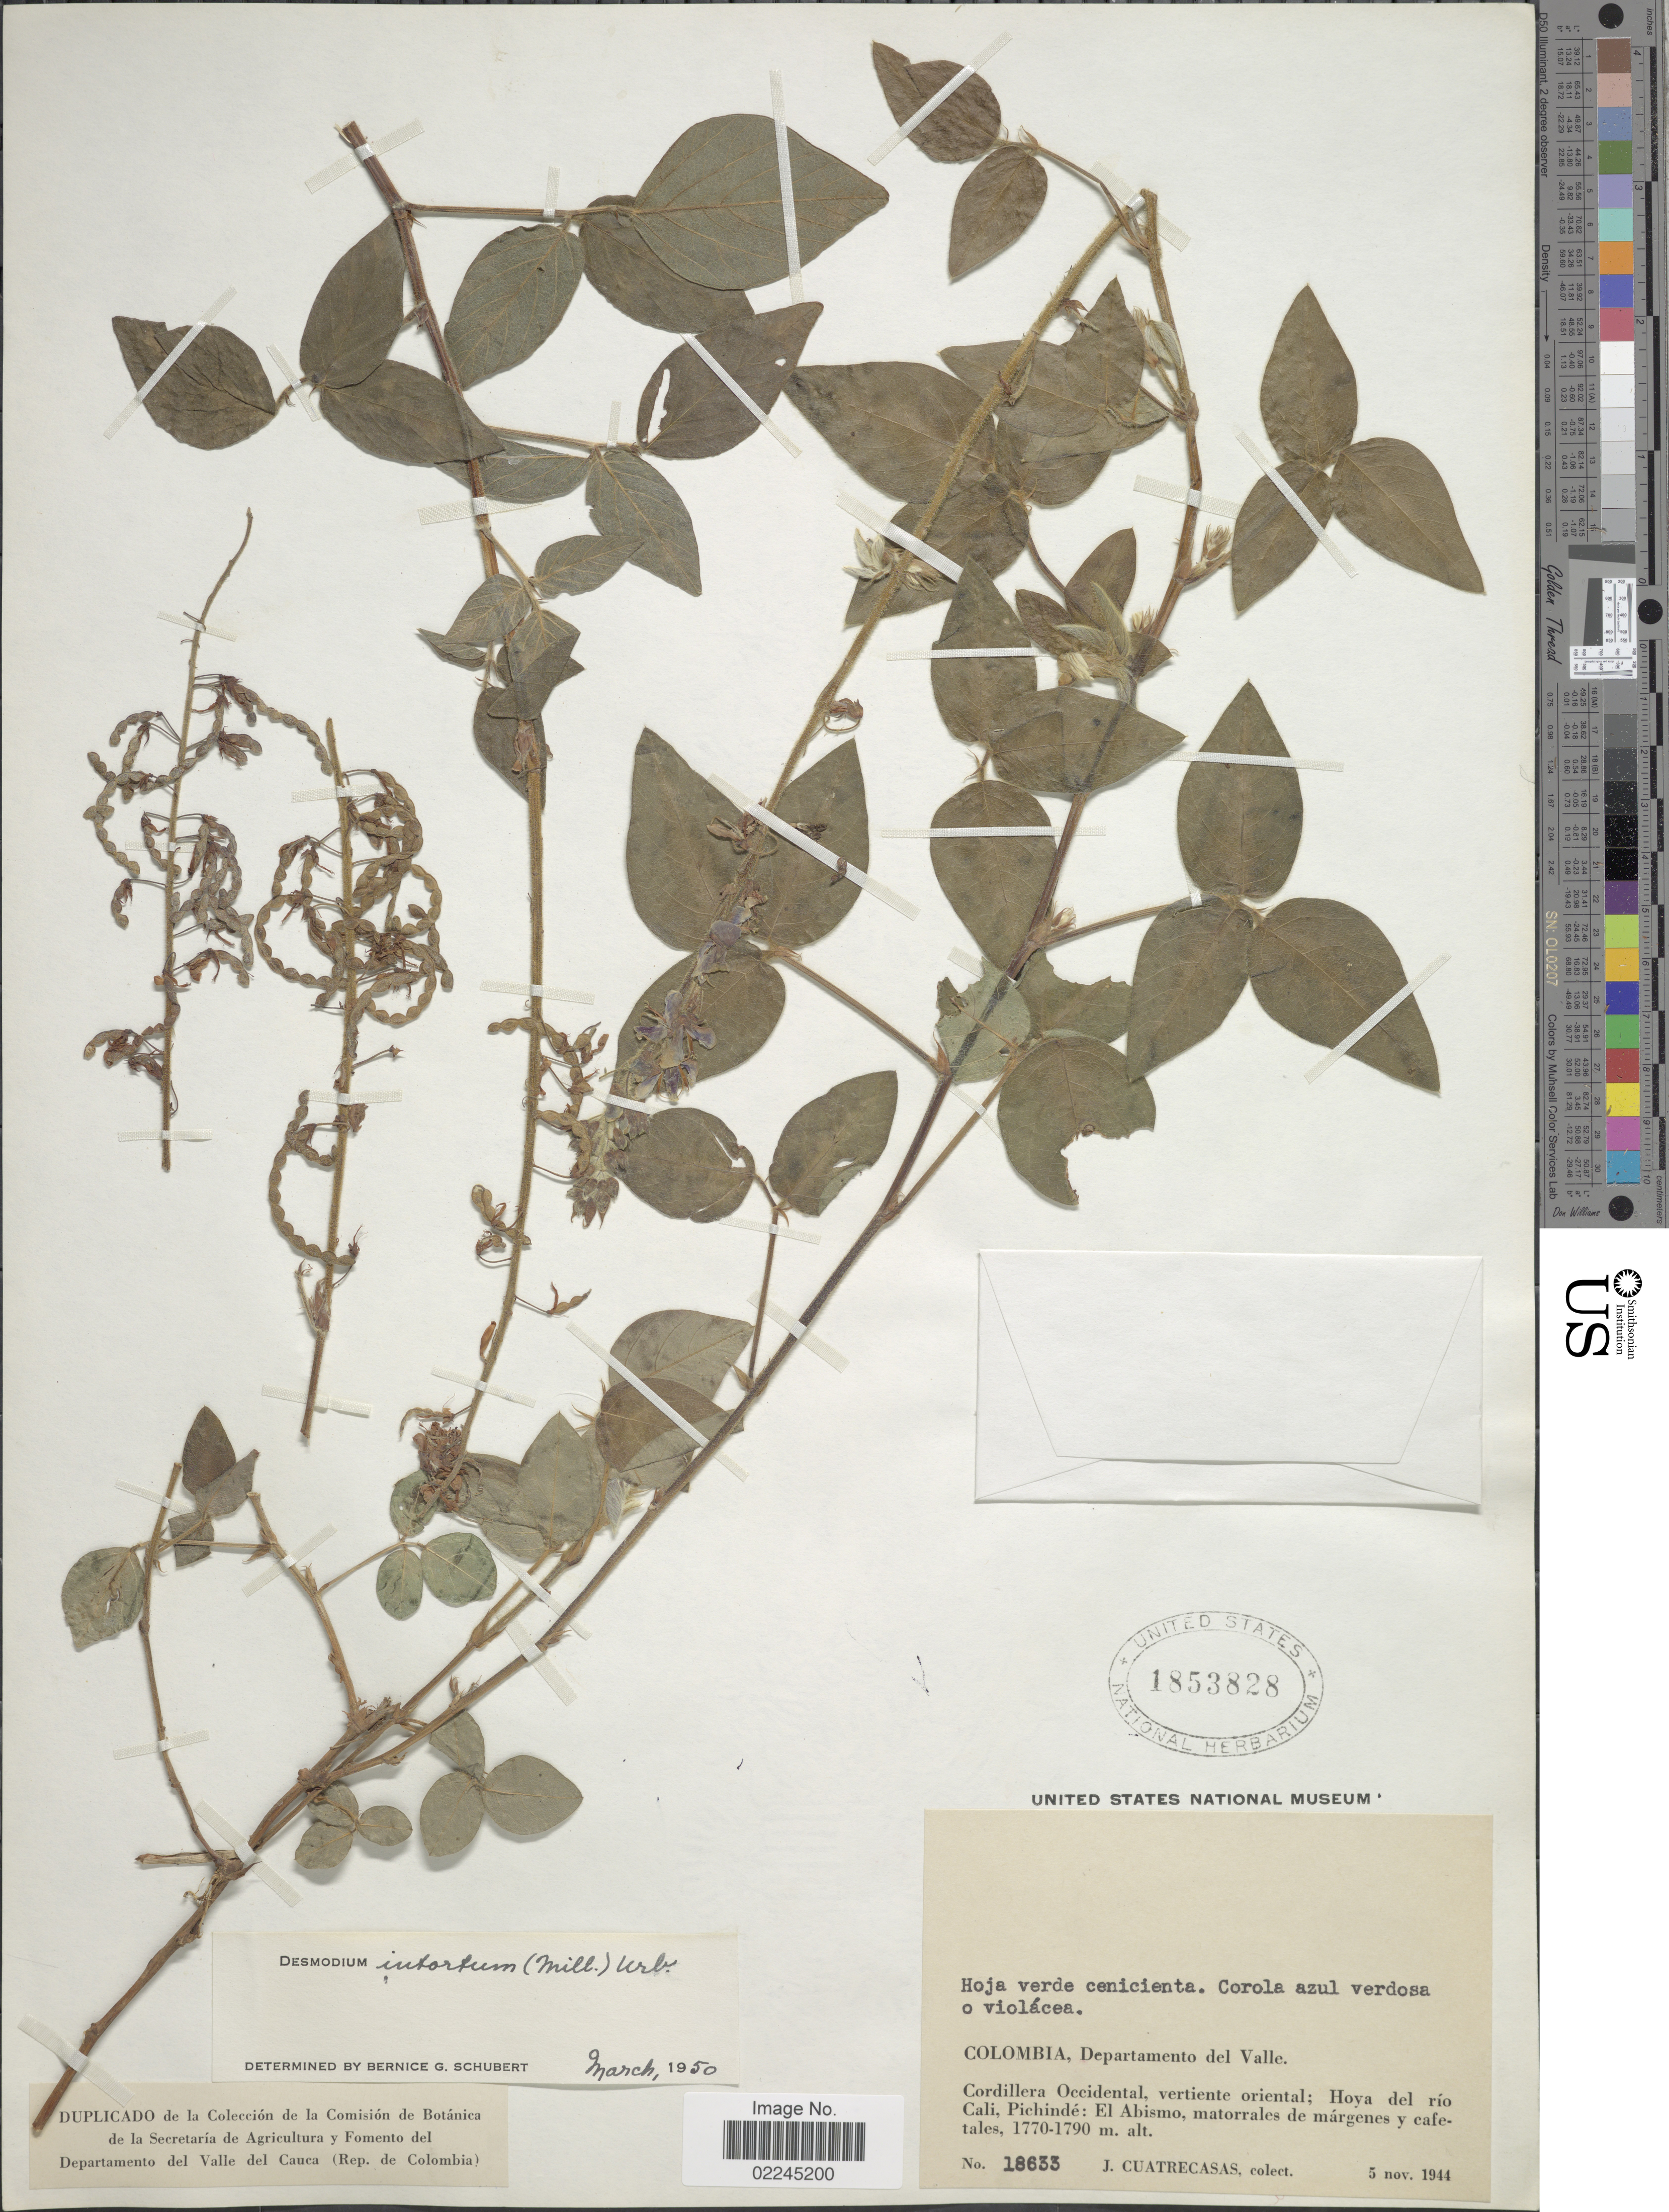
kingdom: Plantae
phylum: Tracheophyta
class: Magnoliopsida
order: Fabales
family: Fabaceae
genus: Desmodium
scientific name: Desmodium intortum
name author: (Mill.) Urb.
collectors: J. Cuatrecasas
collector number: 18633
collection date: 1944-11-05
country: Colombia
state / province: Valle del Cauca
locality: Colombia, Departamento del Valle. Cordillera Occidental, vertiente oriental; Hoya del rio Cali, Pichinde: El Abismo, matorrales de margenes y cafetales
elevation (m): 1770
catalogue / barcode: US 1853828